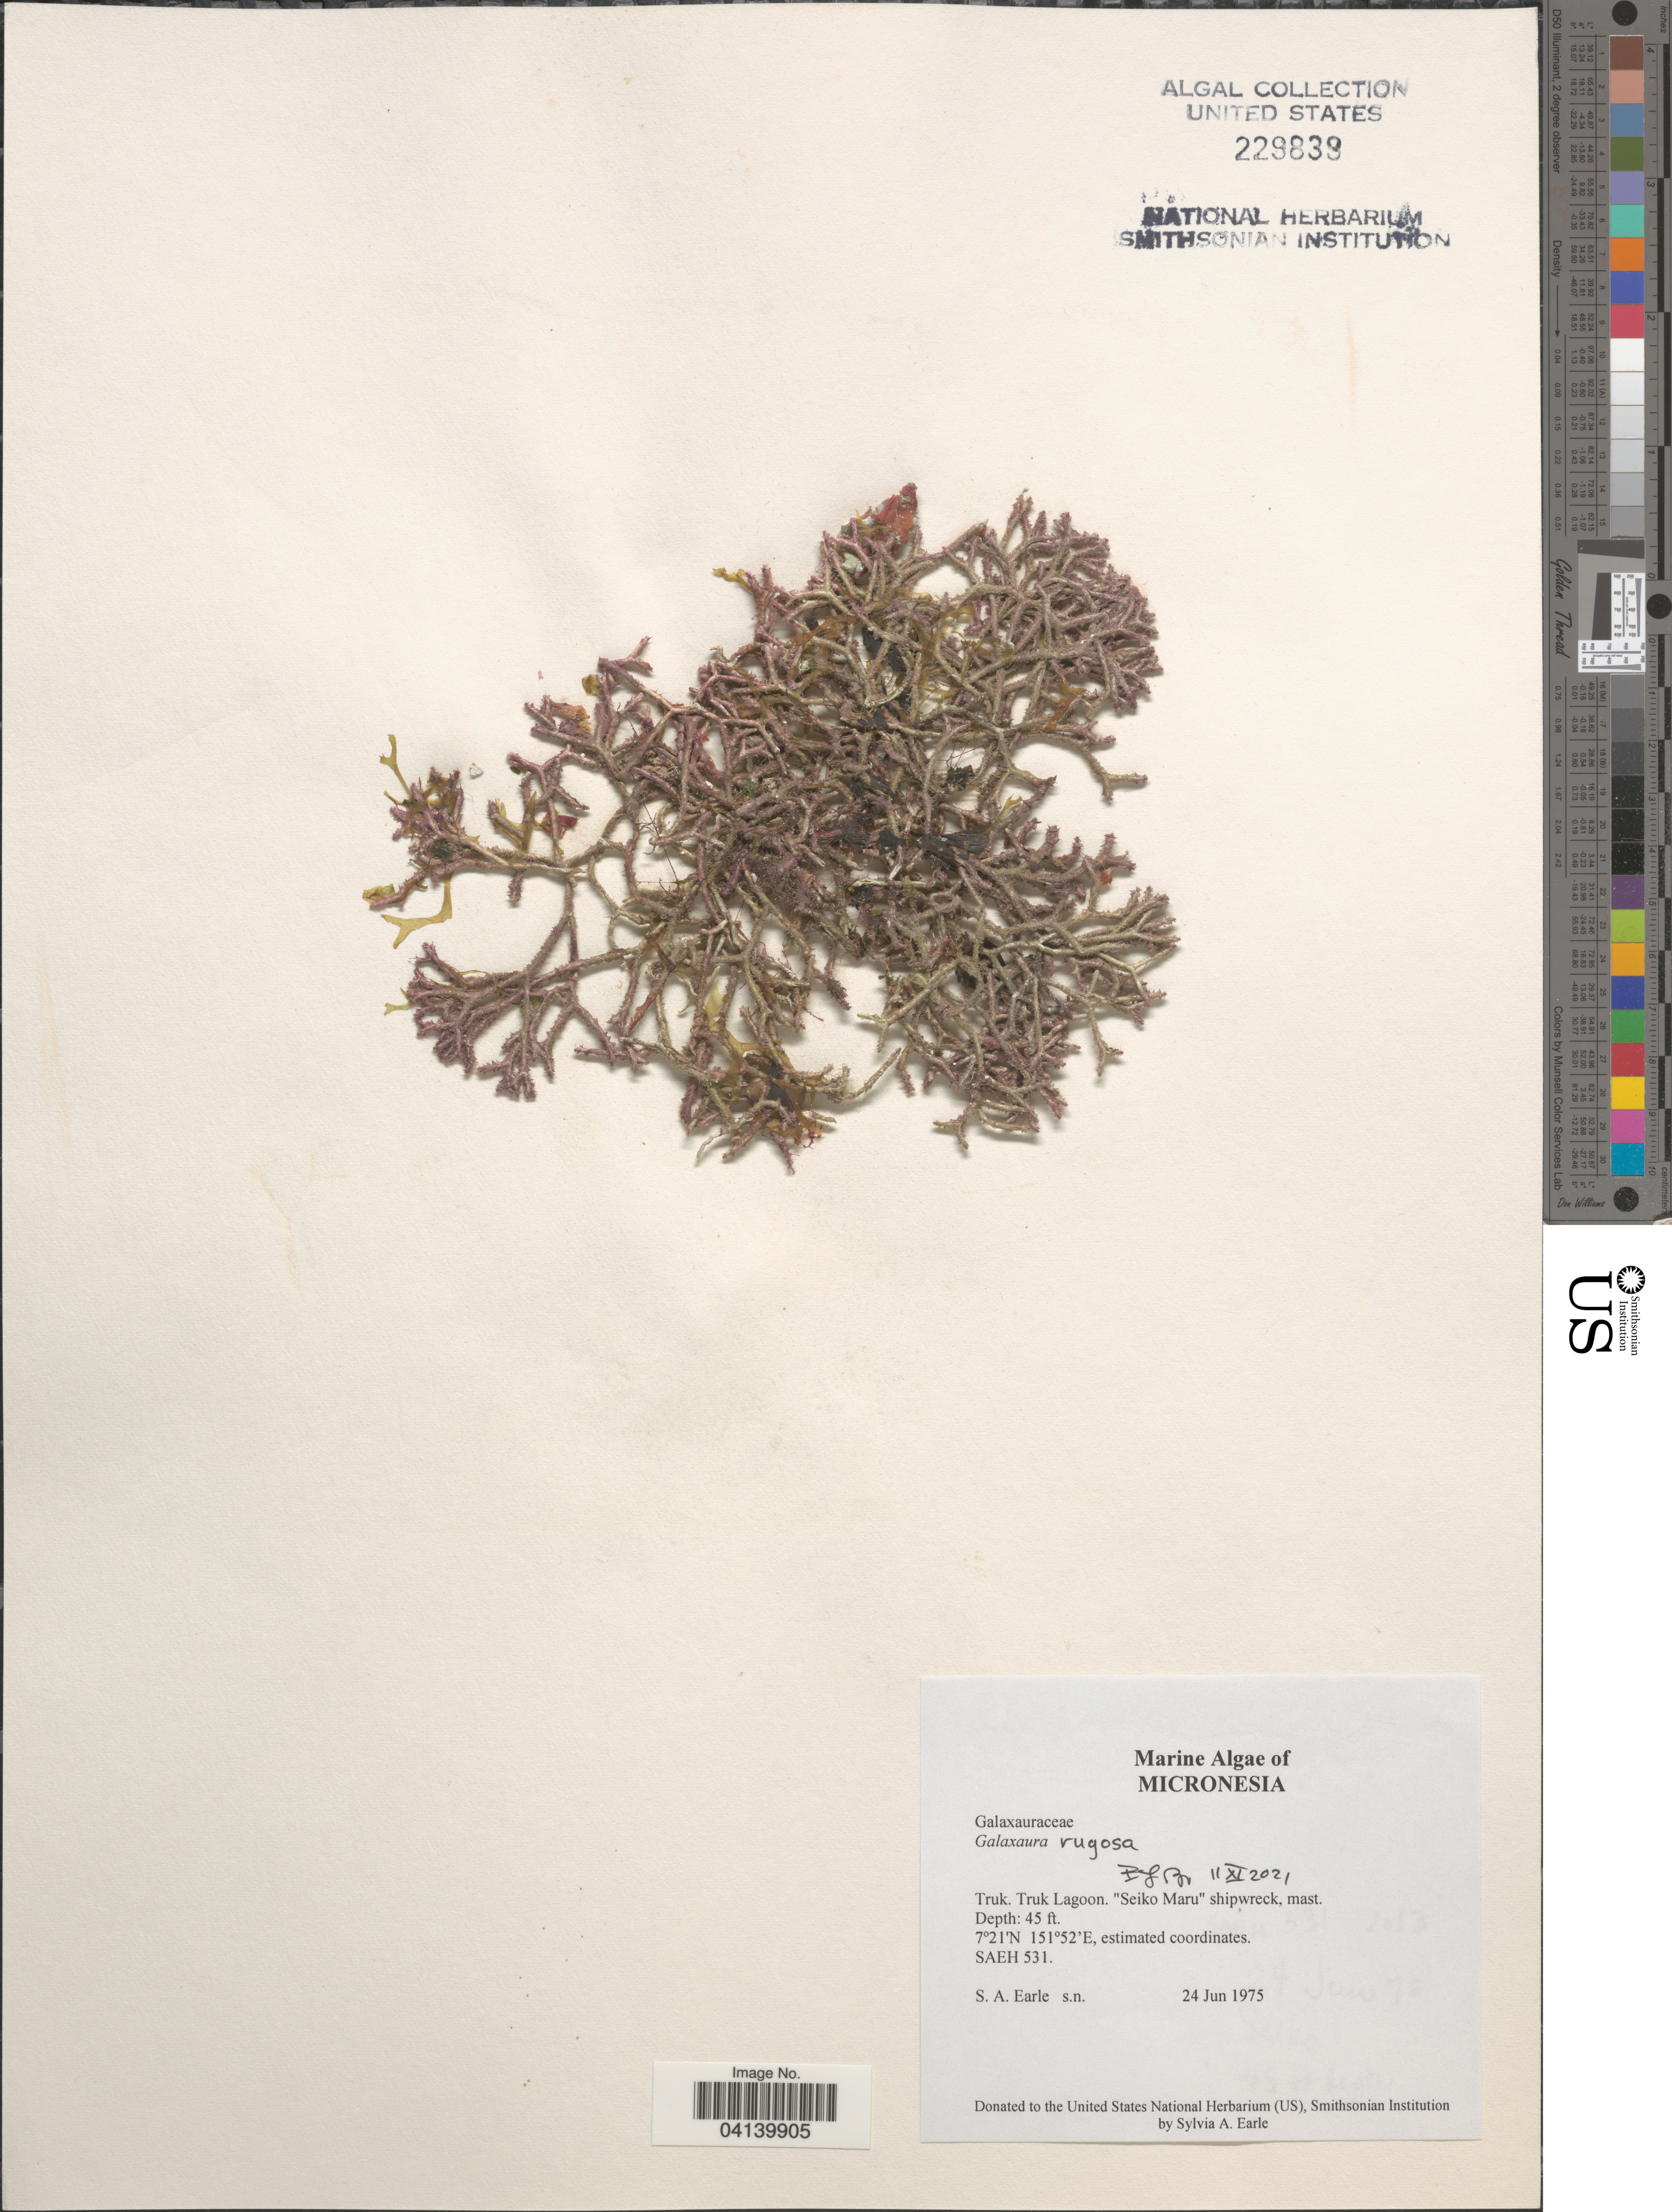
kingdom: Plantae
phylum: Rhodophyta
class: Florideophyceae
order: Nemaliales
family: Galaxauraceae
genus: Galaxaura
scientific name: Galaxaura rugosa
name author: (Ellis & Sol.) J.V.Lamouroux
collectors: S. A. Earle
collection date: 1975-06-24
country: Micronesia, Federated States of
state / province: Truk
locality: Micronesia. Truk Lagoon. "Seiko Maru" shipwreck, mast. SAEH 531.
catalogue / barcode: US 229839